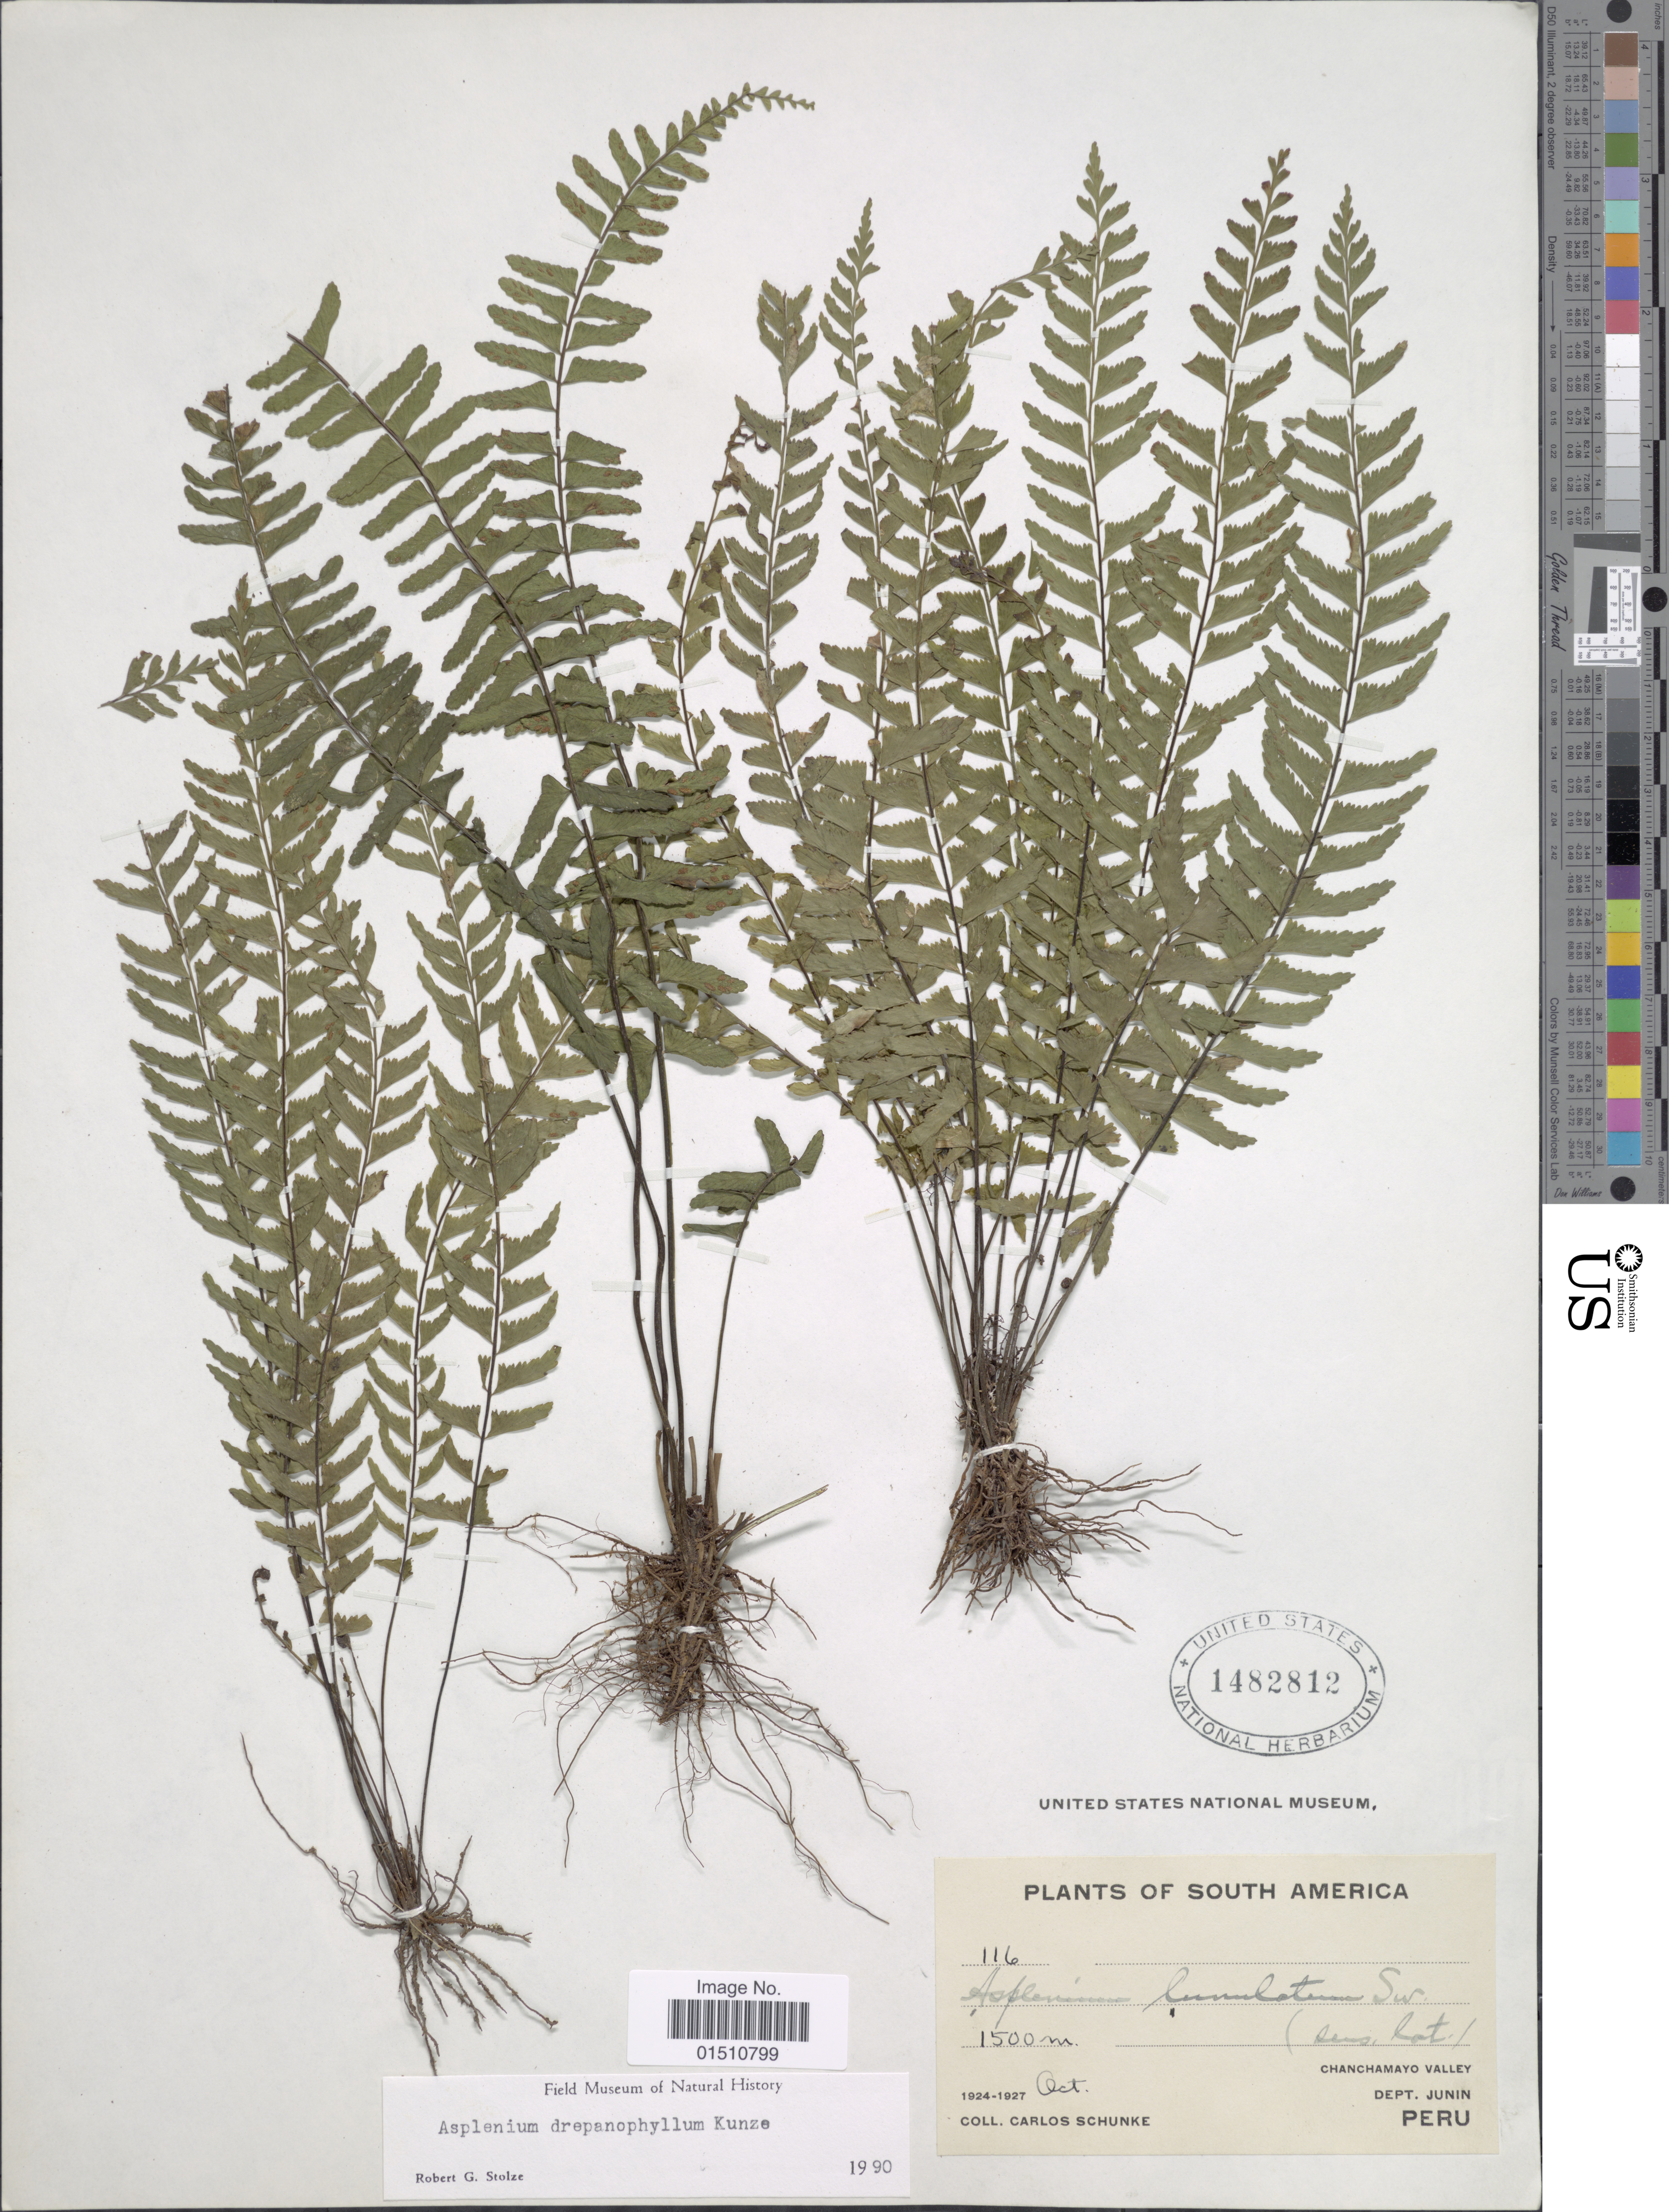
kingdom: Plantae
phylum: Tracheophyta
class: Polypodiopsida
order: Polypodiales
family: Aspleniaceae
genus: Asplenium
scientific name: Asplenium drepanophyllum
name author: Kunze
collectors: C. Schunke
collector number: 116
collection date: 1924-10/1927-10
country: Peru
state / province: Junín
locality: Peru, Chanchamayo Valley, Dept. Junin.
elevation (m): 1500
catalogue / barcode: US 1482812